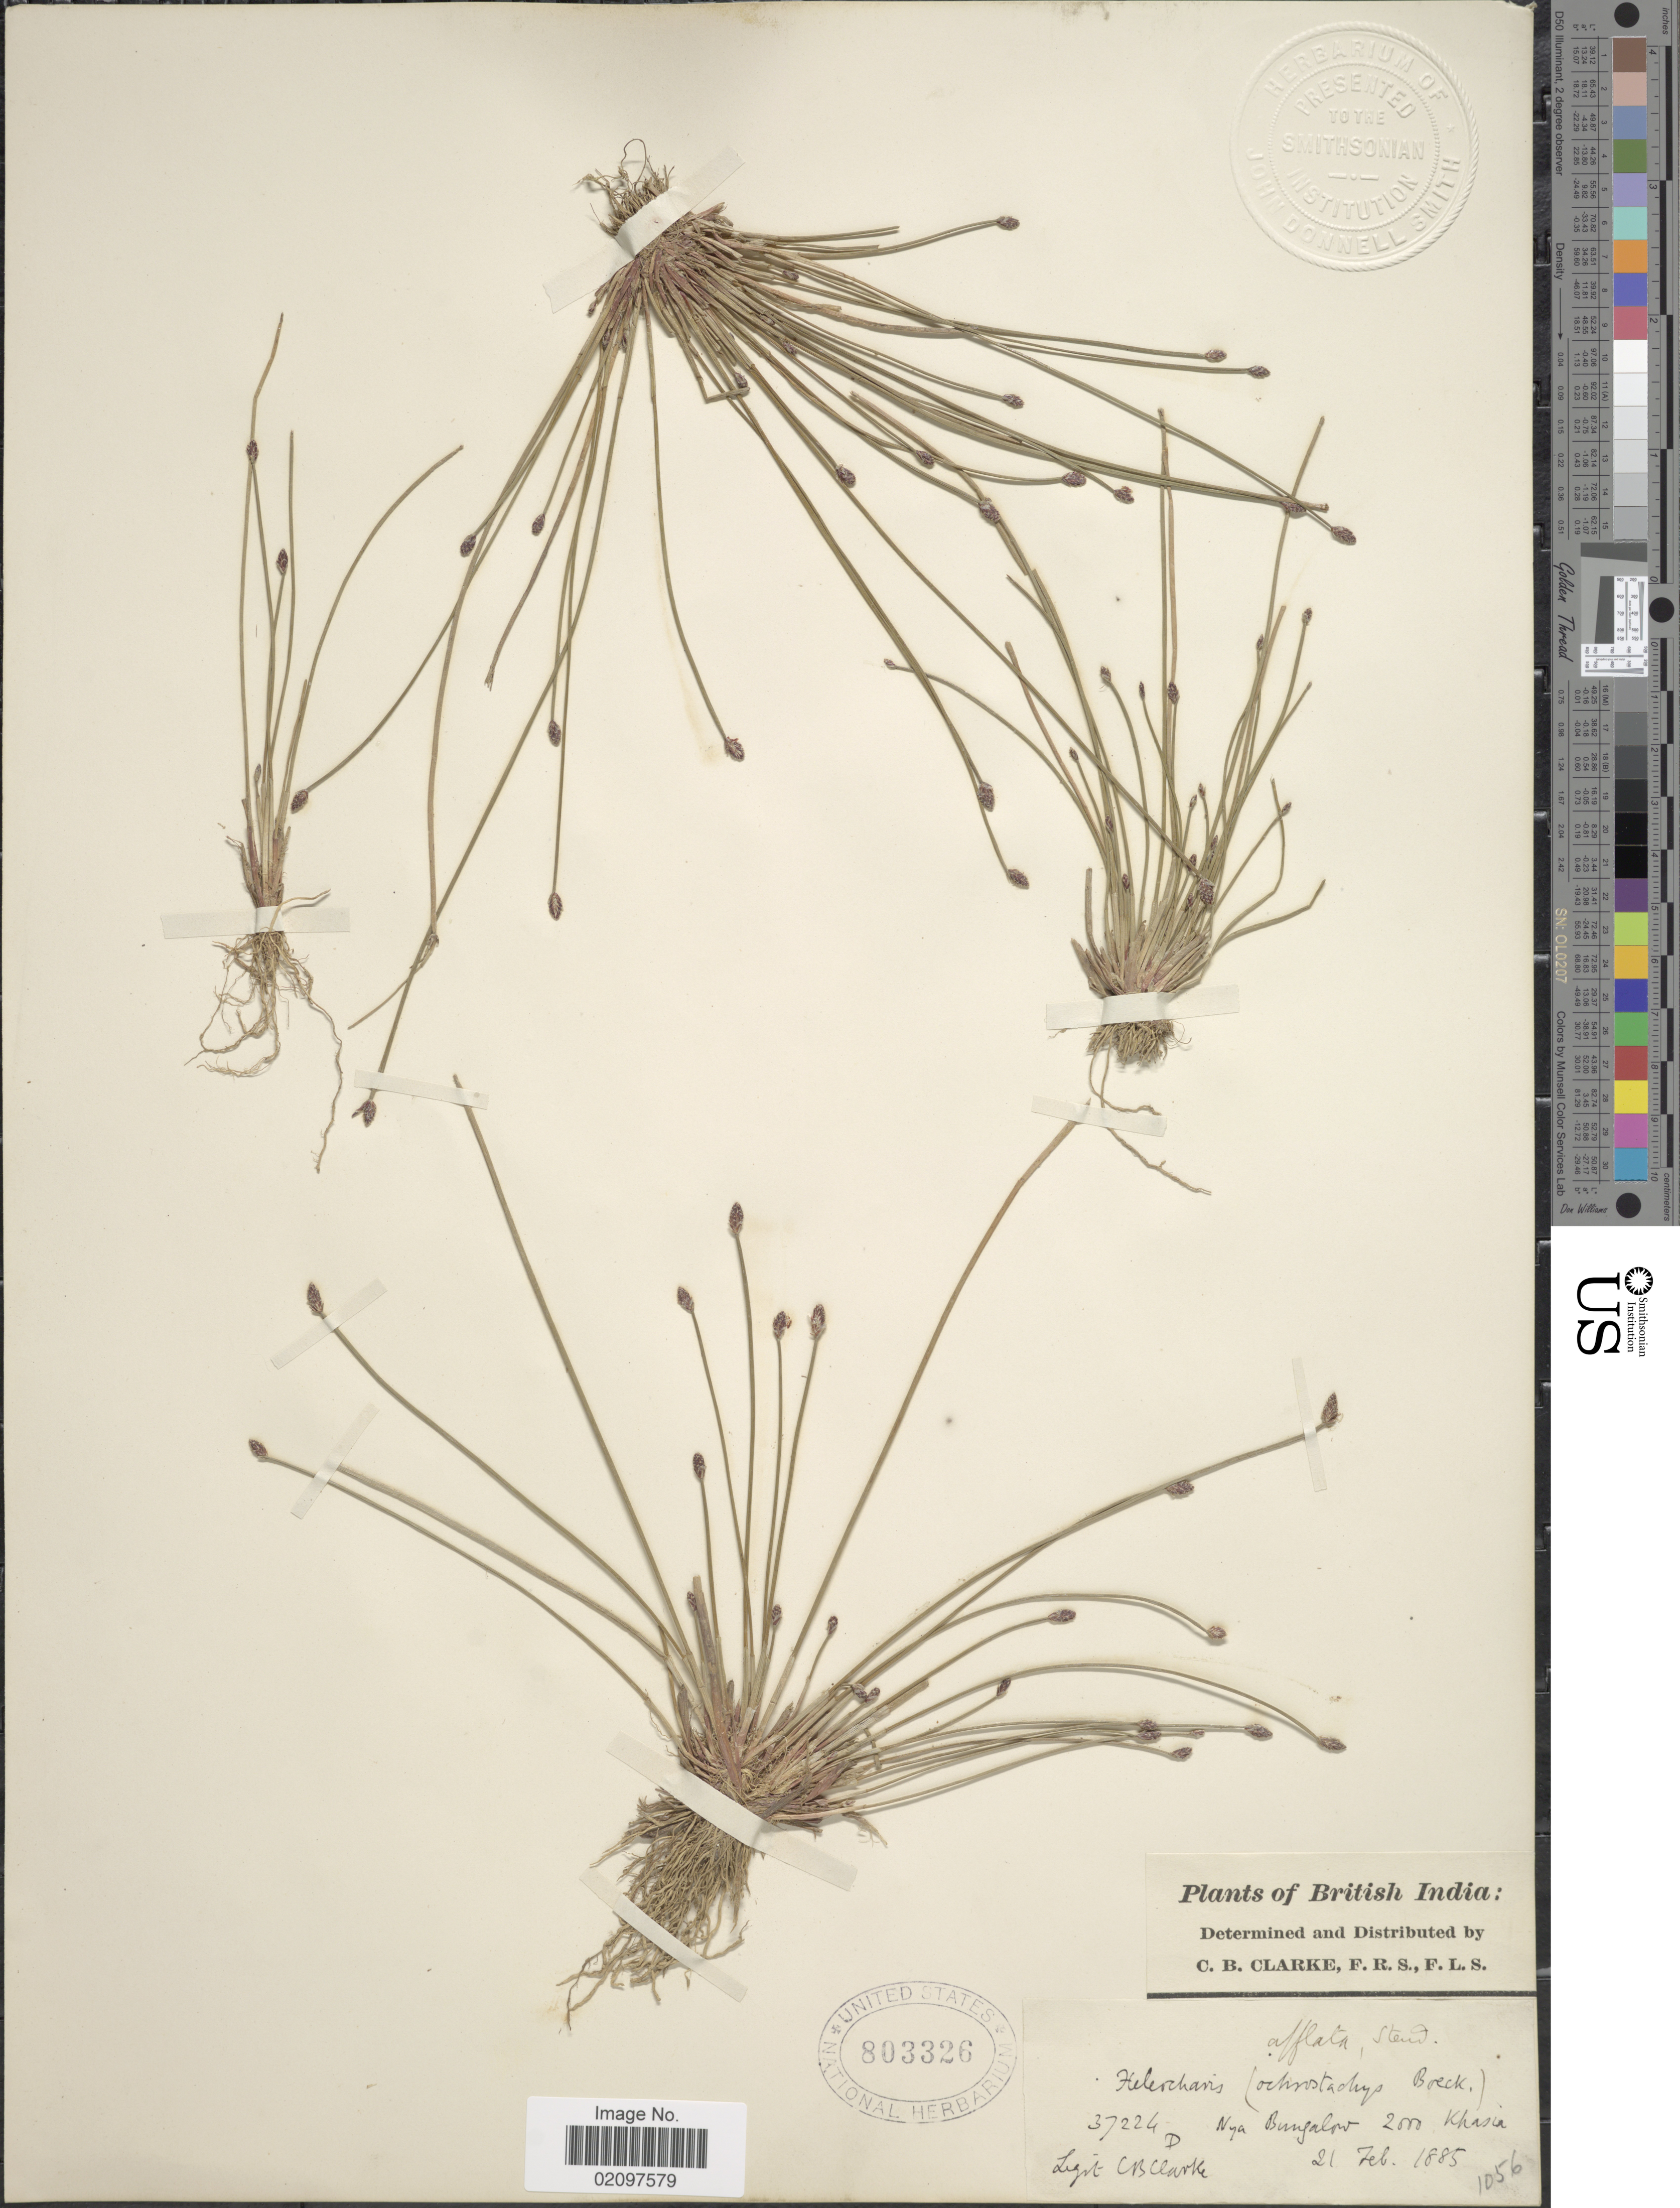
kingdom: Plantae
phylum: Tracheophyta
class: Liliopsida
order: Poales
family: Cyperaceae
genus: Eleocharis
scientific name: Eleocharis congesta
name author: D. Don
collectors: C. B. Clarke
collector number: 37224D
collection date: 1885-02-21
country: India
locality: British India, Nya Bungalow, Khasia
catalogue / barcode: US 803326